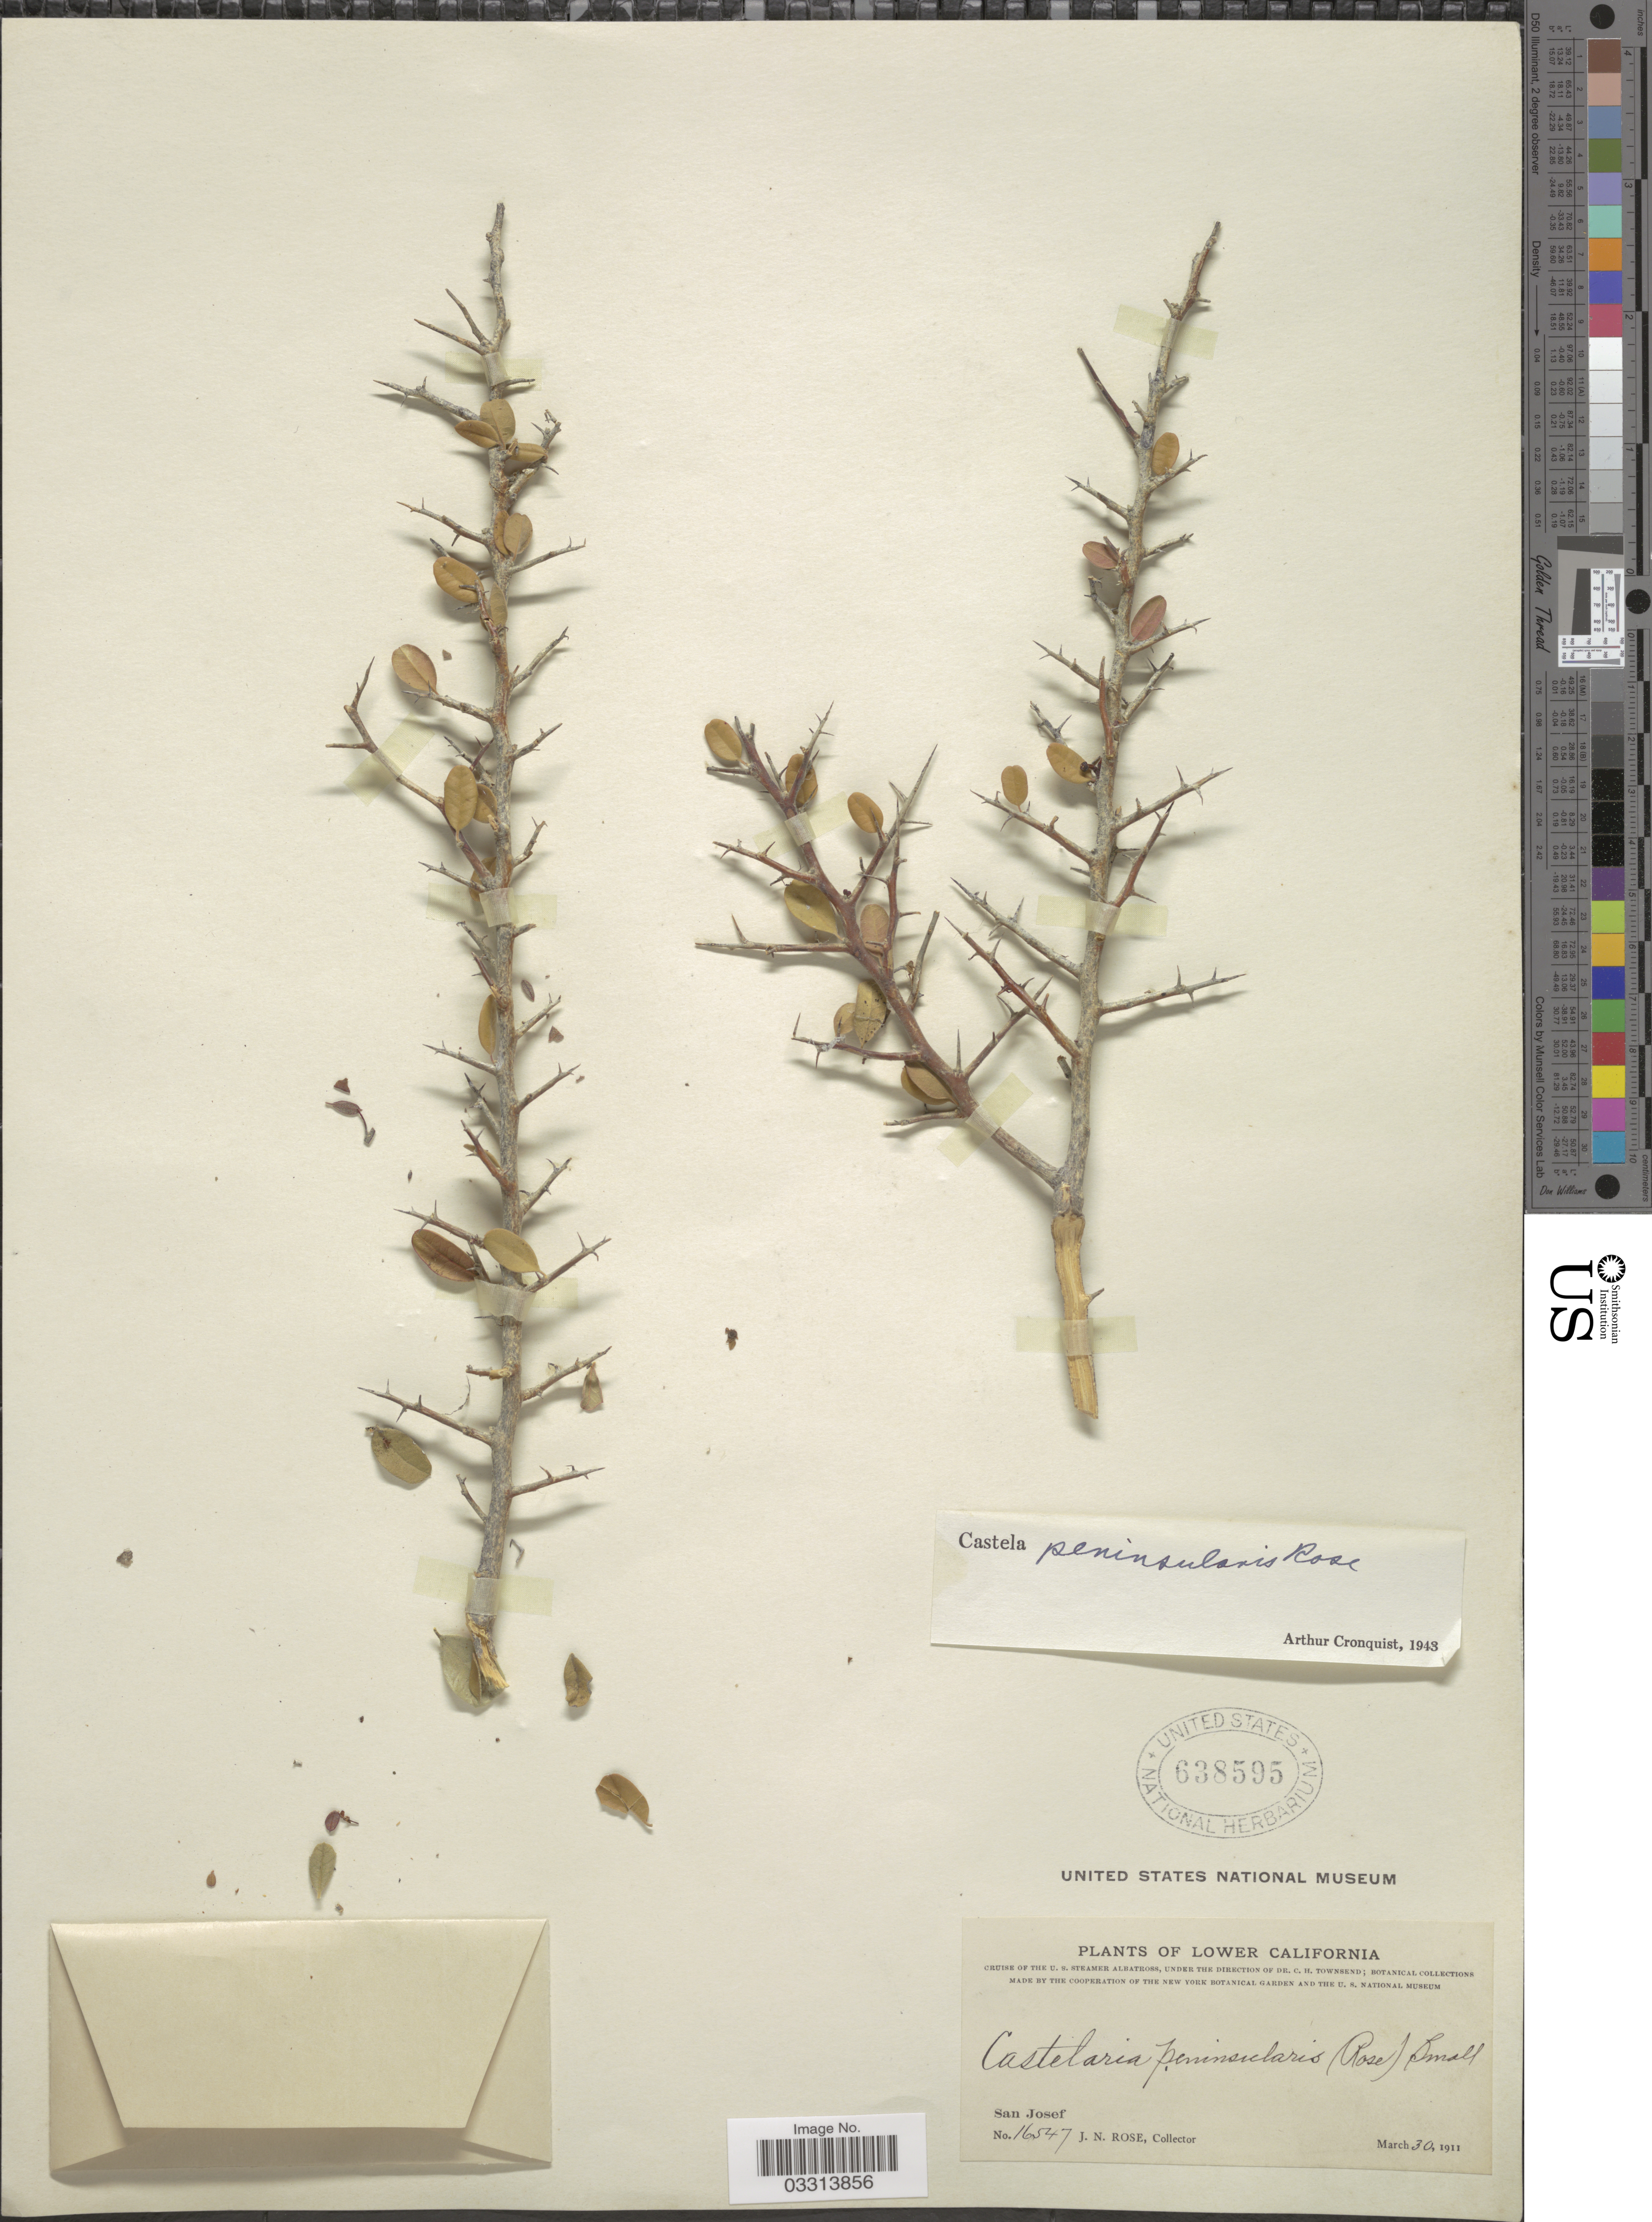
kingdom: Plantae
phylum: Tracheophyta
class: Magnoliopsida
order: Sapindales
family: Simaroubaceae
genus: Castela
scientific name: Castela peninsularis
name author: Rose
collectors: J. N. Rose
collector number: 16547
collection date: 1911-03-30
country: Mexico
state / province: Baja California Sur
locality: Lower California, San Josef.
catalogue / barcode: US 638595